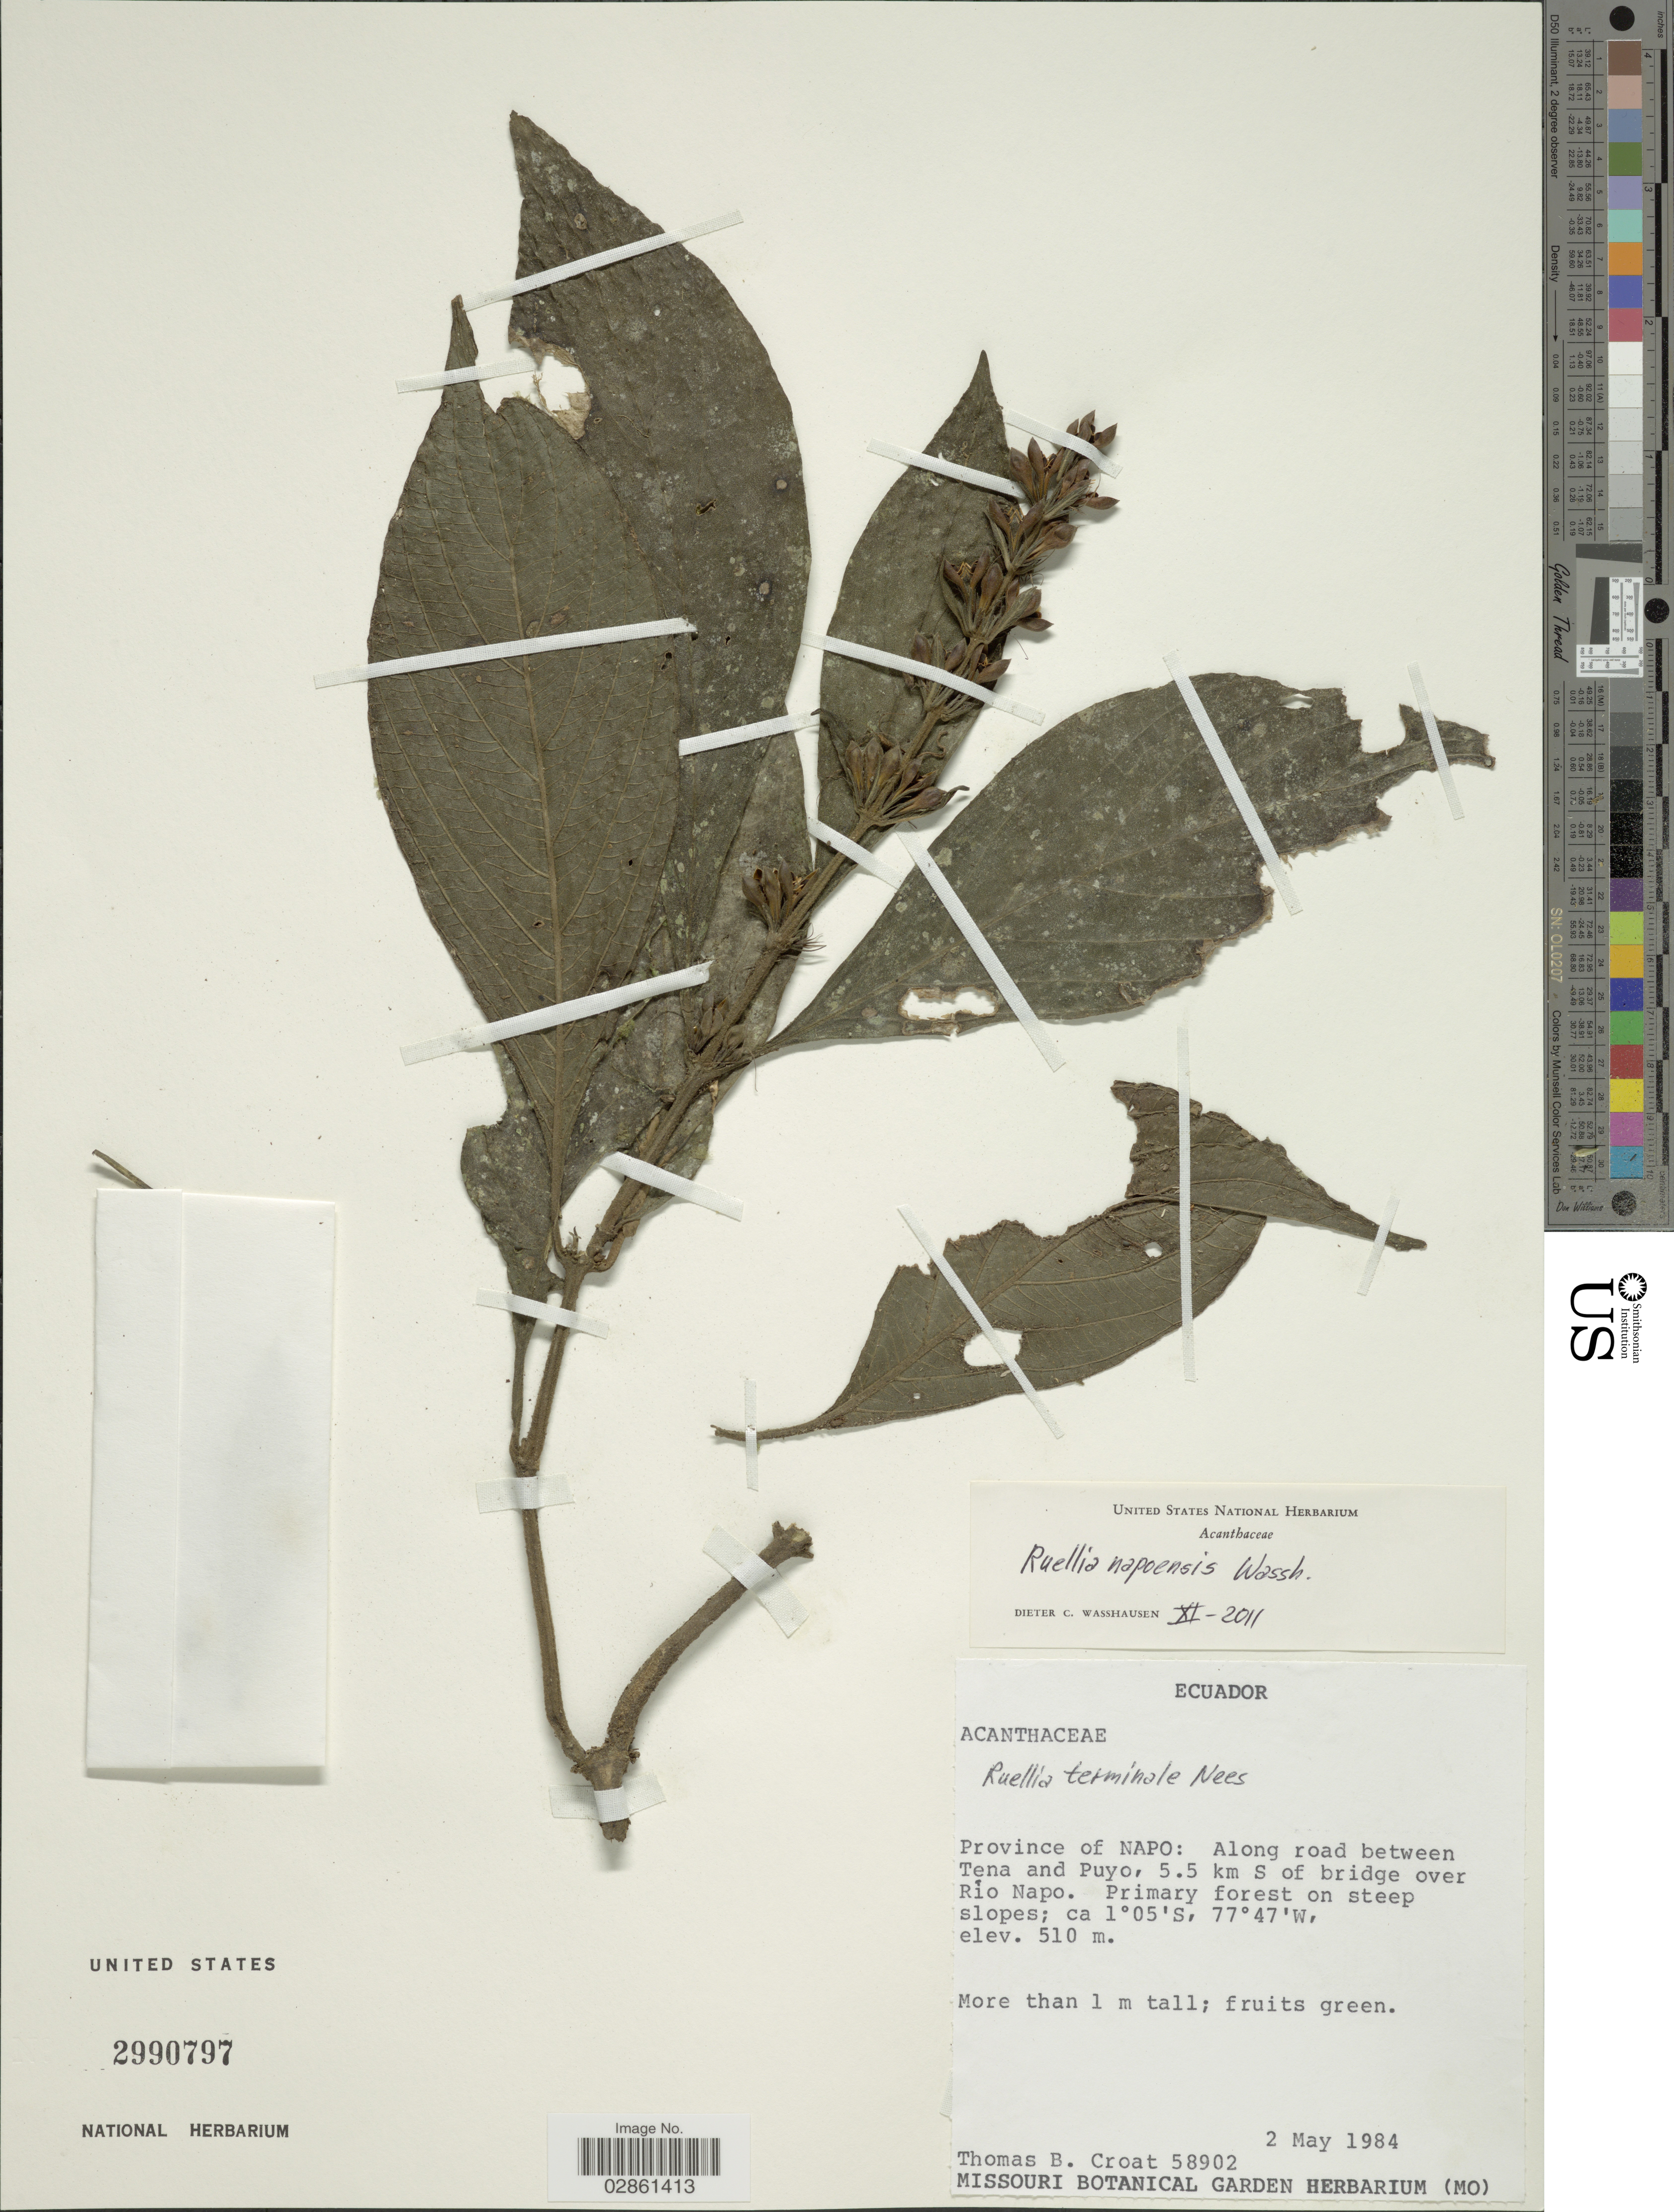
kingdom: Plantae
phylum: Tracheophyta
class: Magnoliopsida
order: Lamiales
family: Acanthaceae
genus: Ruellia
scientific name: Ruellia napoensis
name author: Wassh.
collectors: T. B. Croat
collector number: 58902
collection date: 1984-05-02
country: Ecuador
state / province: Napo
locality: Along road between Tena and Puno, 5.5 km S of bridge over Río Napo.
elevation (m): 510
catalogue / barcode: US 2990797